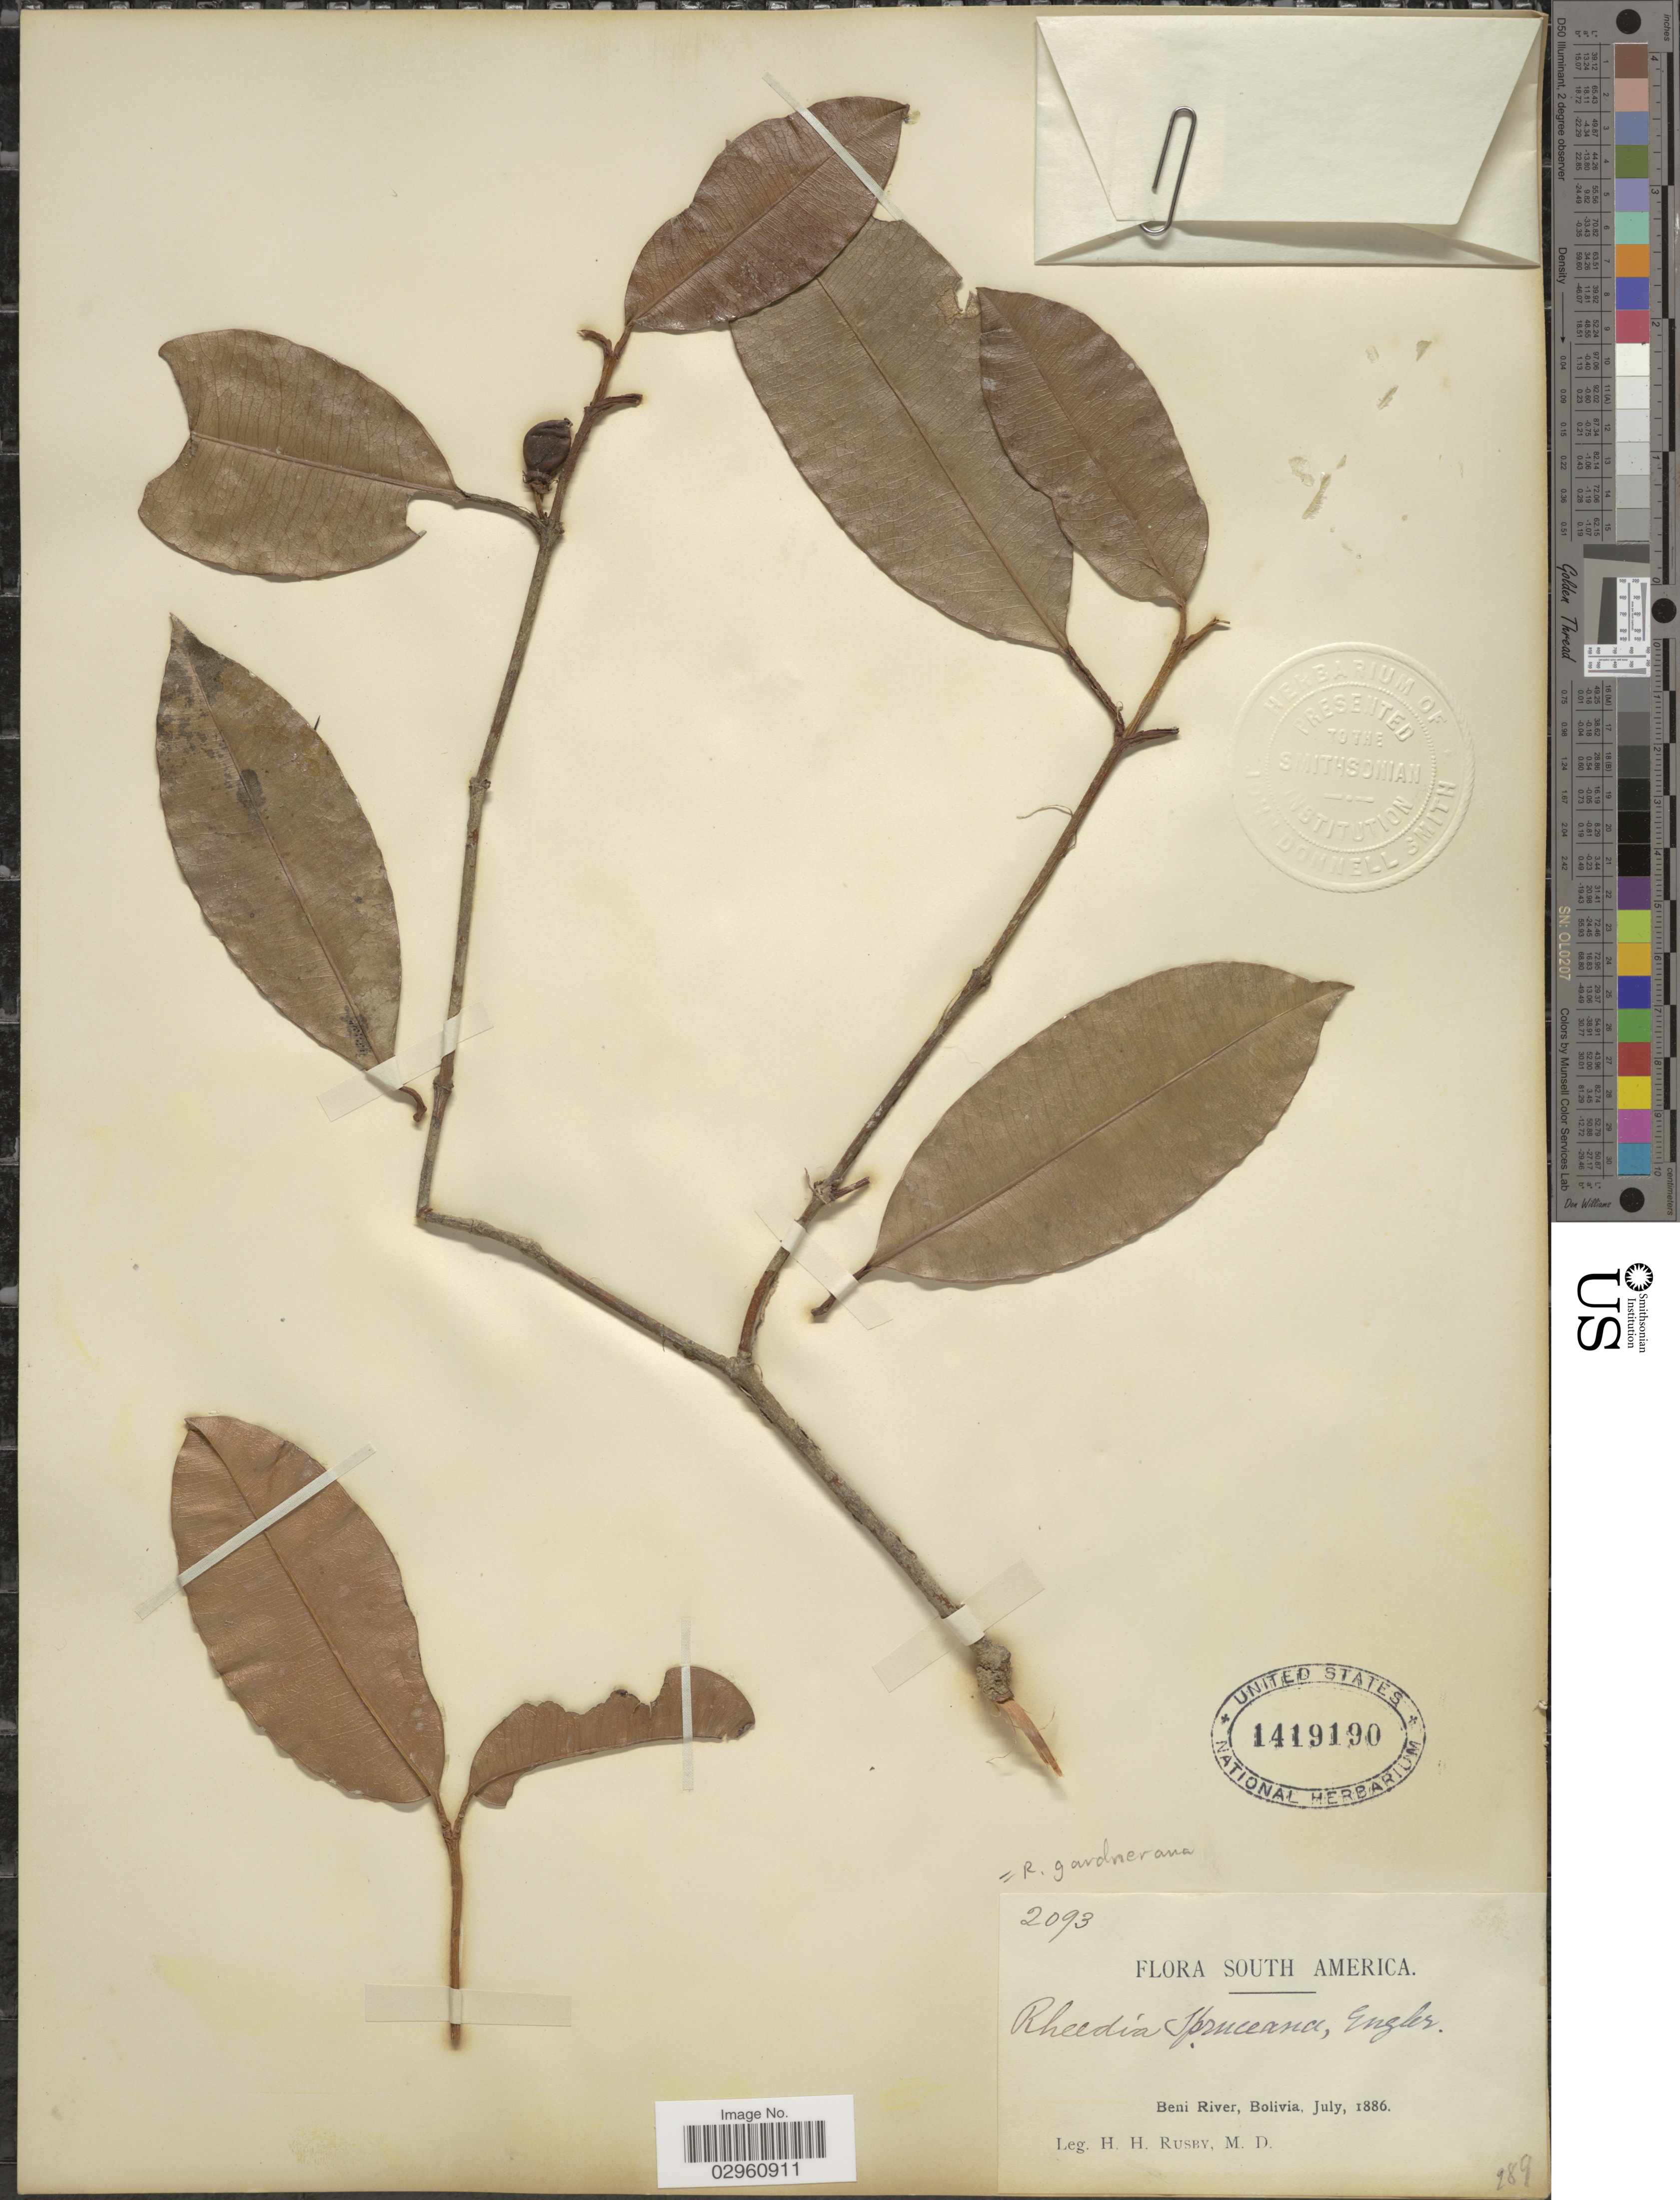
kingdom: Plantae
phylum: Tracheophyta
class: Magnoliopsida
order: Malpighiales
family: Clusiaceae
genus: Garcinia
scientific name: Garcinia gardneriana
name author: (Planch. & Triana) Zappi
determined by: Strong, Mark T., (BOT), Smithsonian Institution - National Museum of Natural History (UNITED STATES)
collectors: H. H. Rusby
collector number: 2093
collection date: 1886-07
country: Bolivia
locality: Beni River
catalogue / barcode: US 1419190